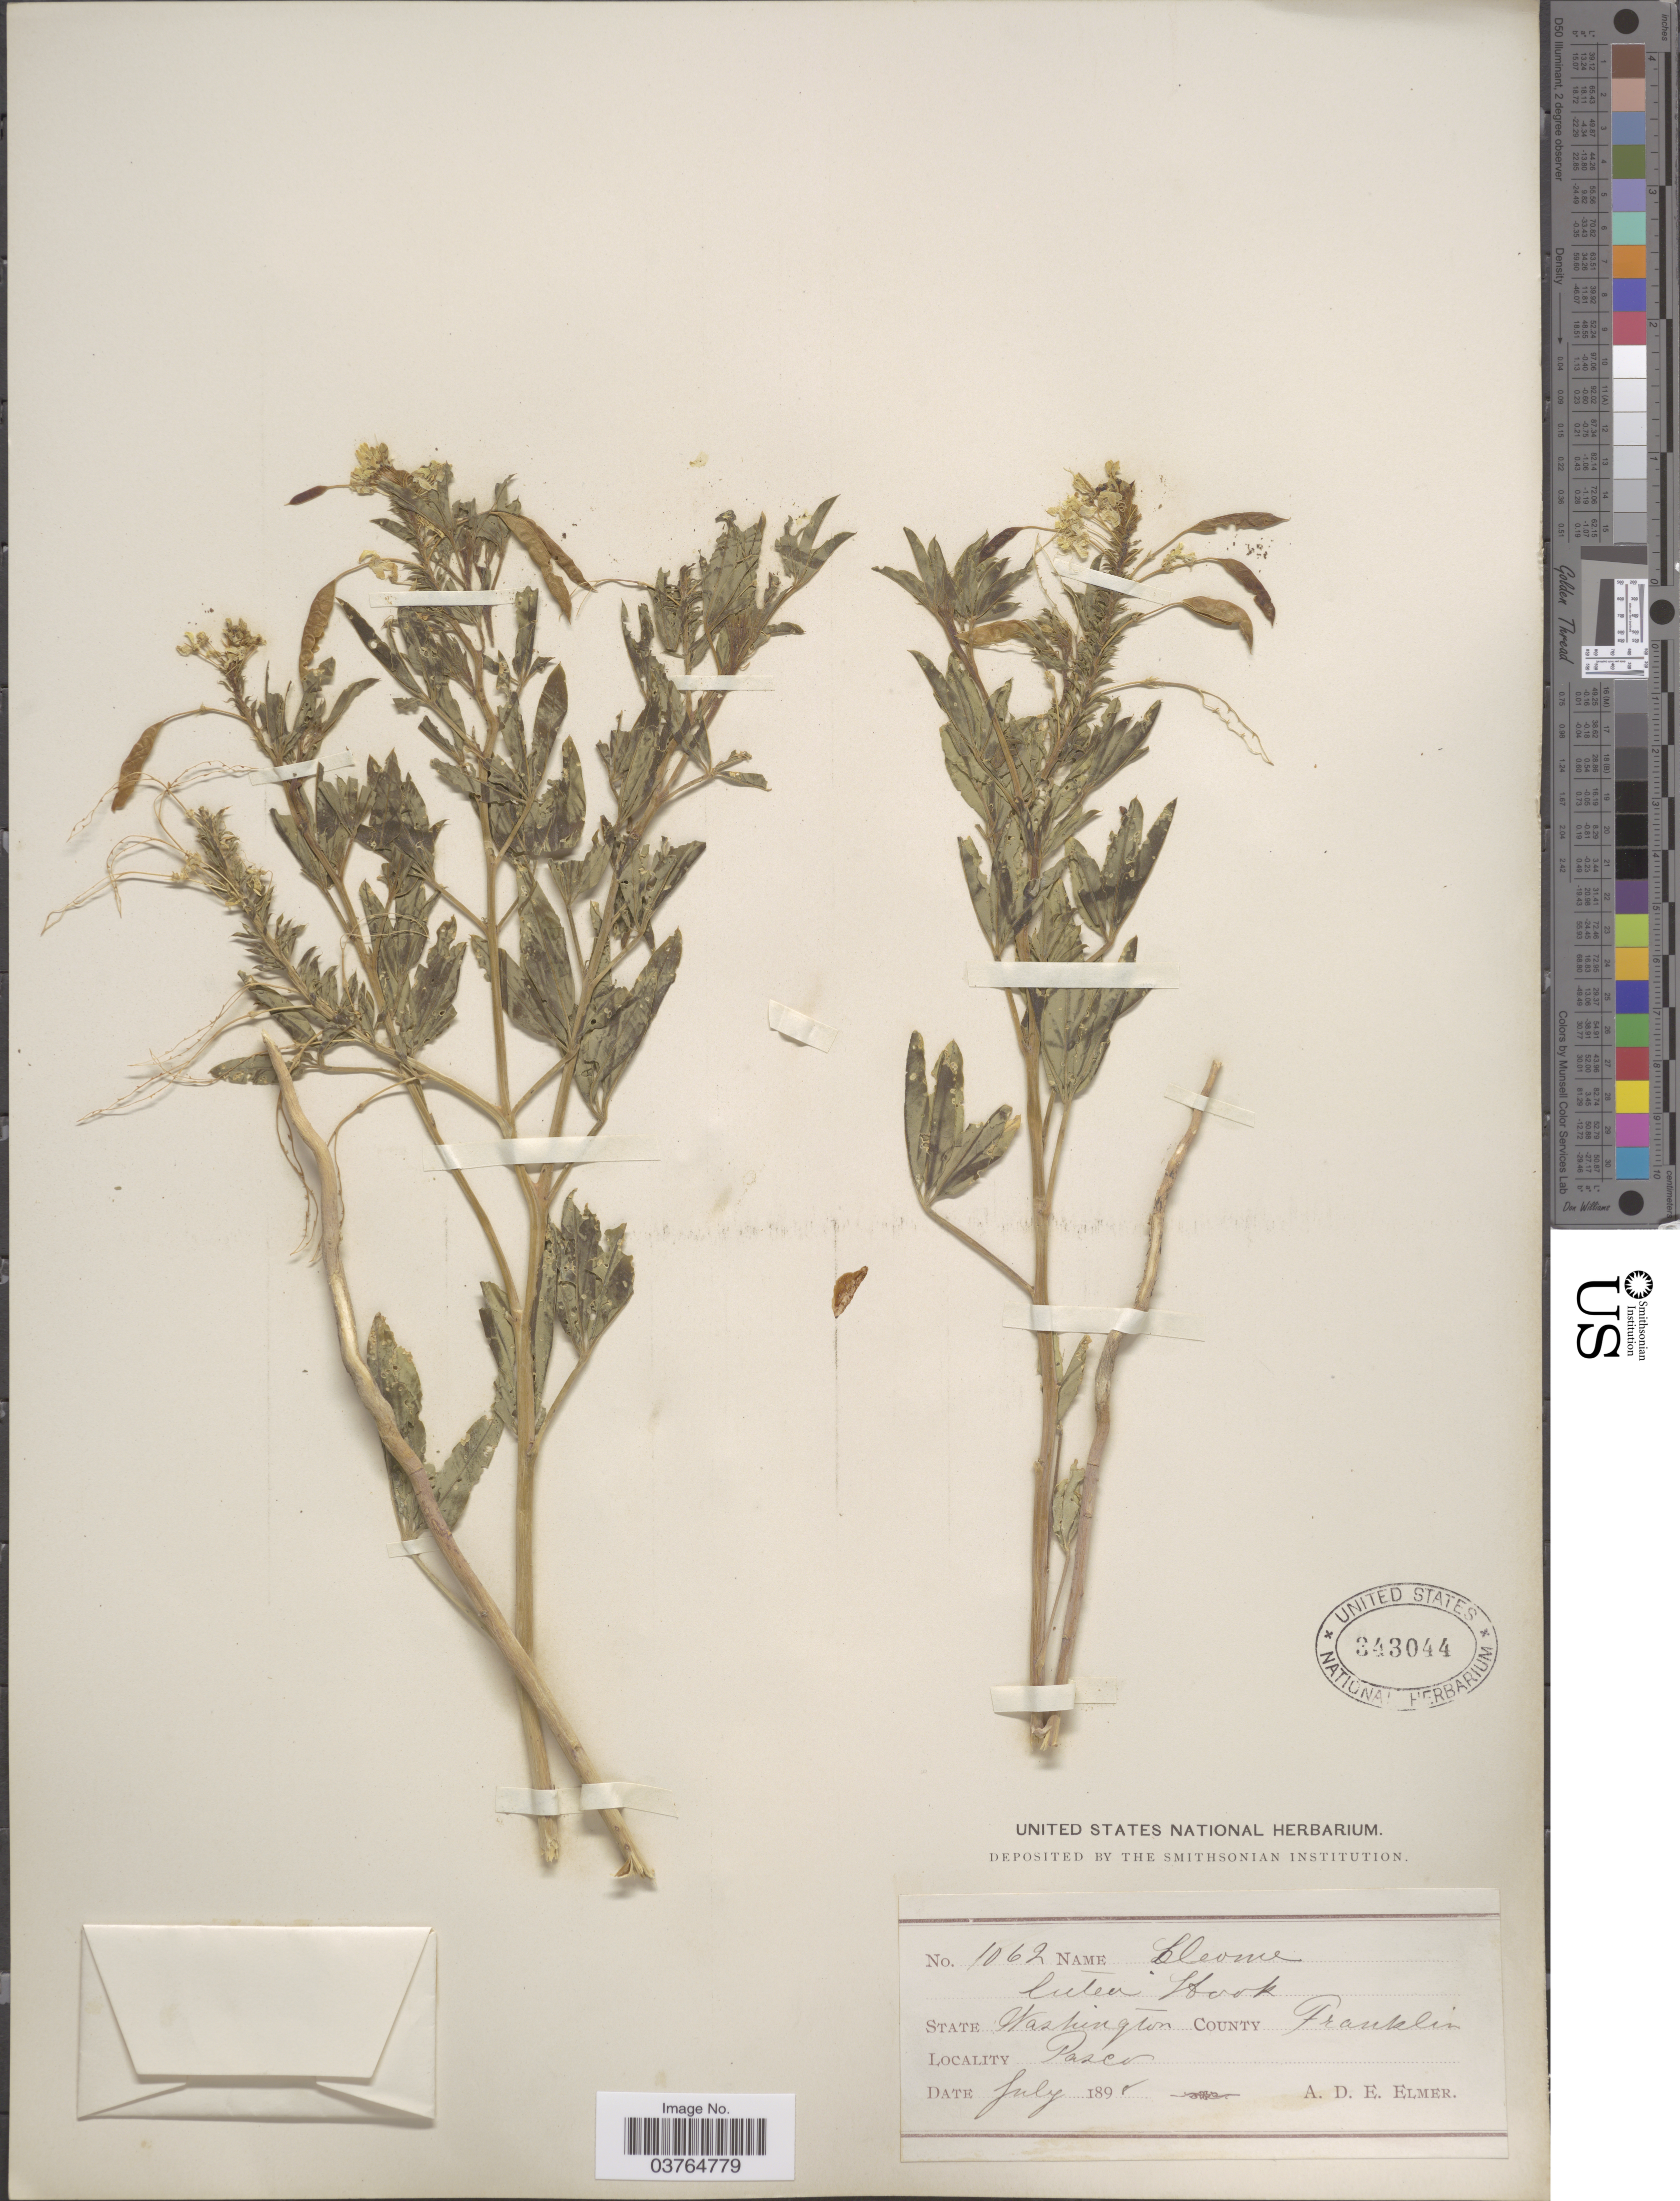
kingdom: Plantae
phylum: Tracheophyta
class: Magnoliopsida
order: Brassicales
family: Cleomaceae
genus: Cleomella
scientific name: Cleomella lutea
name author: (Hook.) Roalson & J.C. Hall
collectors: A. D. E. Elmer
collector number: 1062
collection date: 1898-07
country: United States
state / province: Washington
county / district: Franklin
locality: County Franklin, Pasco.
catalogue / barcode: US 343044